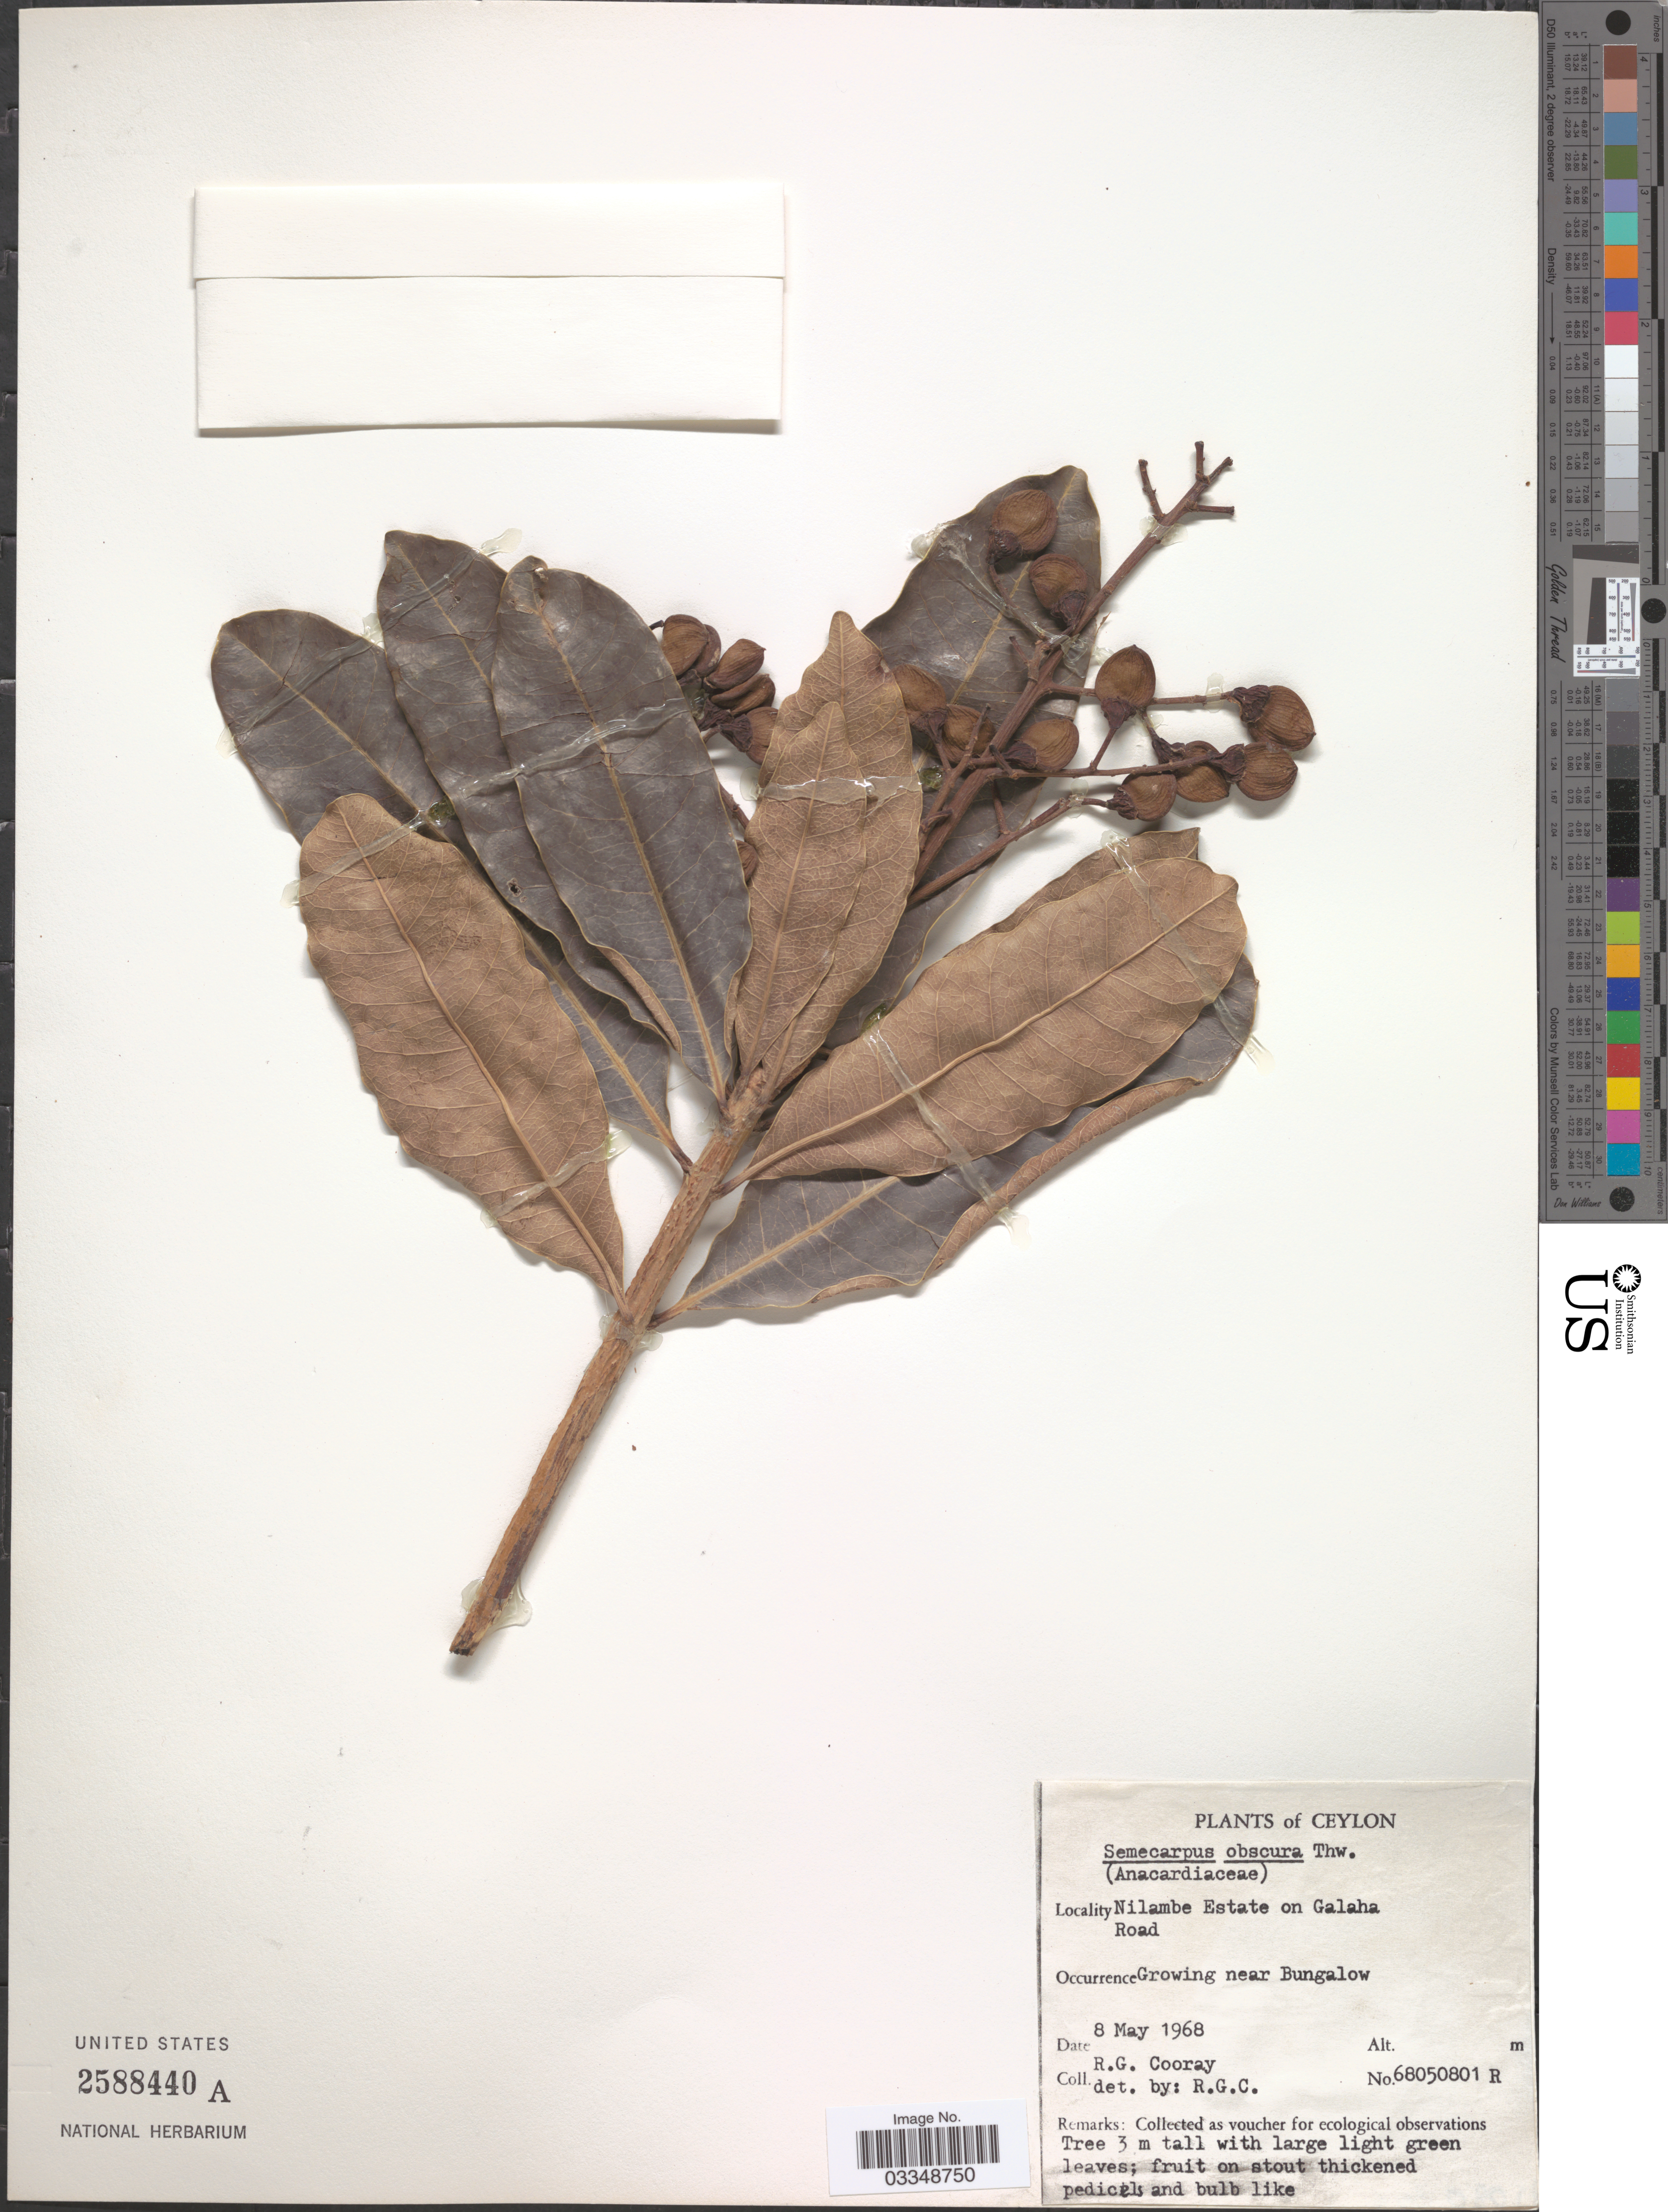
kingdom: Plantae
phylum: Tracheophyta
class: Magnoliopsida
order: Sapindales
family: Anacardiaceae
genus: Semecarpus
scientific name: Semecarpus obscurus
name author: Thwaites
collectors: R. Cooray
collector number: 68050801R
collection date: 1968-05-08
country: Sri Lanka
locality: Ceylon. Nilambe Estate on Galaha Road.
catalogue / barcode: US 2588440A